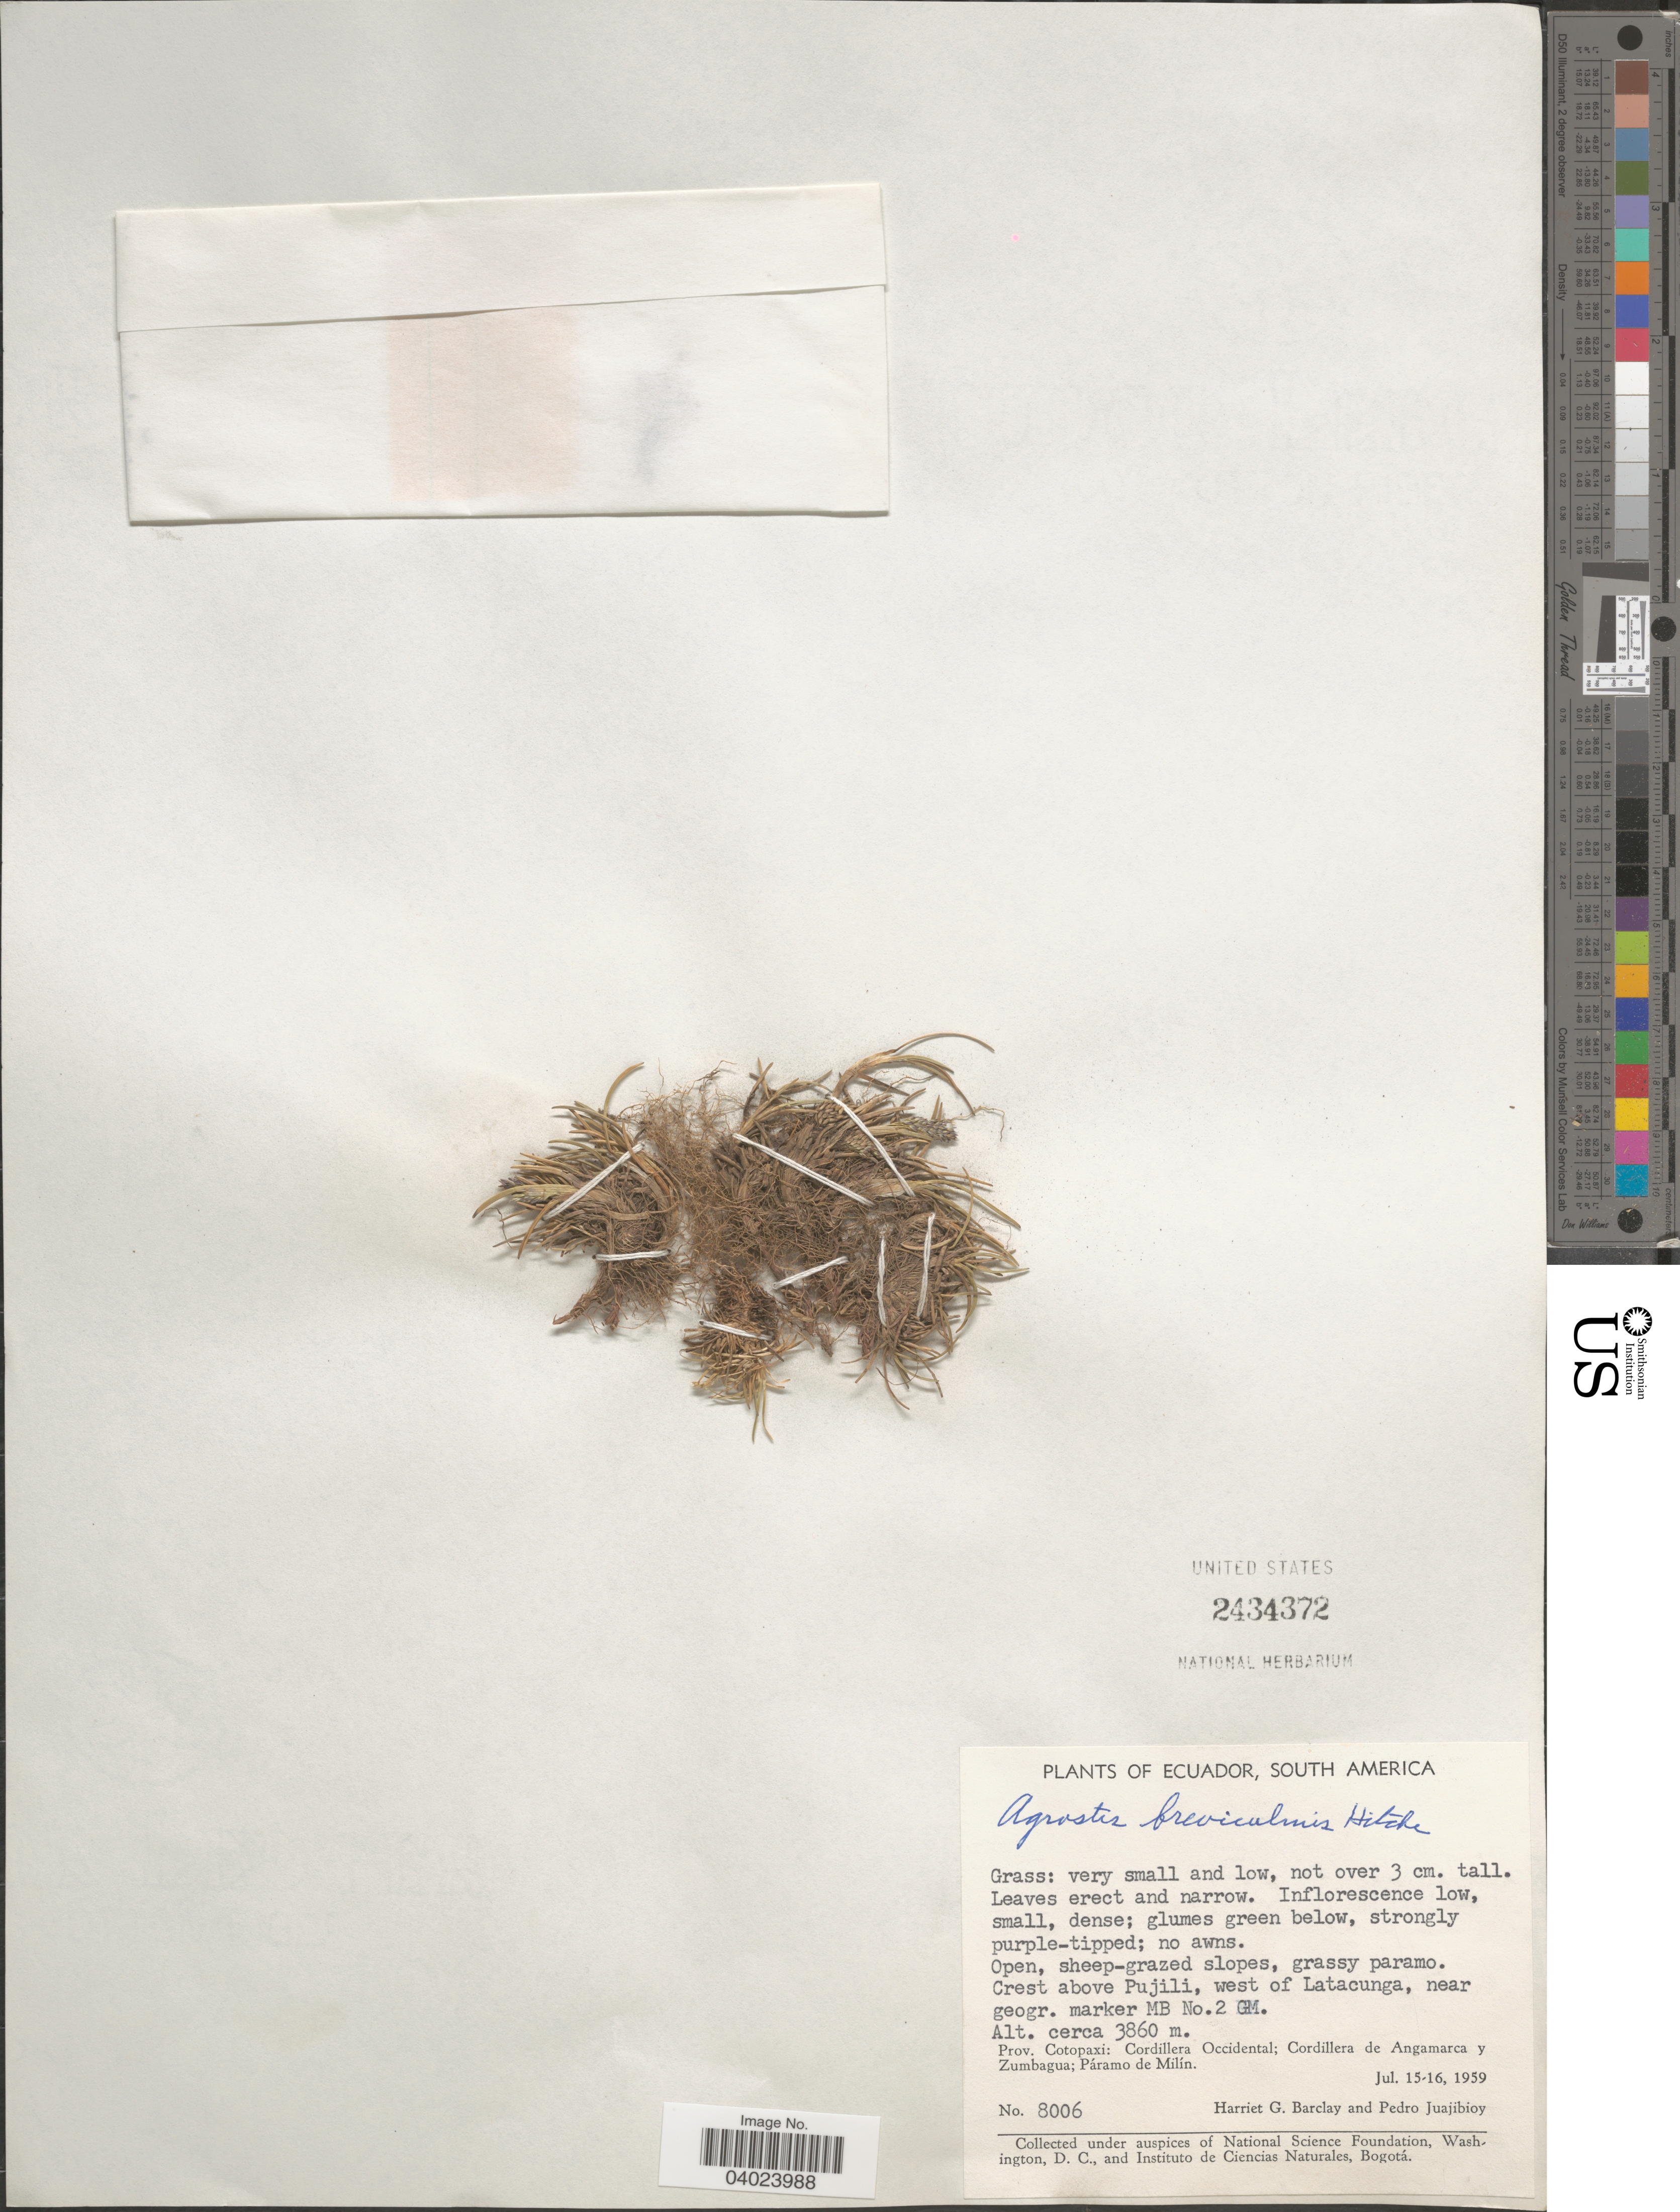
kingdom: Plantae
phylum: Tracheophyta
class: Liliopsida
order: Poales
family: Poaceae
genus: Agrostis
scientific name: Agrostis breviculmis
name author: Hitchc.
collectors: H. G. Barclay & P. Juajibioy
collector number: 8006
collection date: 1959-07-15/1959-07-16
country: Ecuador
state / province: Cotopaxi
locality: Crest above Pujili, west of Latacunga, near geogr. marker MB No. 2 GM. Cordillera Occidental; Cordillera de Angamarca y Zumbagua; Páramo de Milín.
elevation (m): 3860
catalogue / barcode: US 2434372